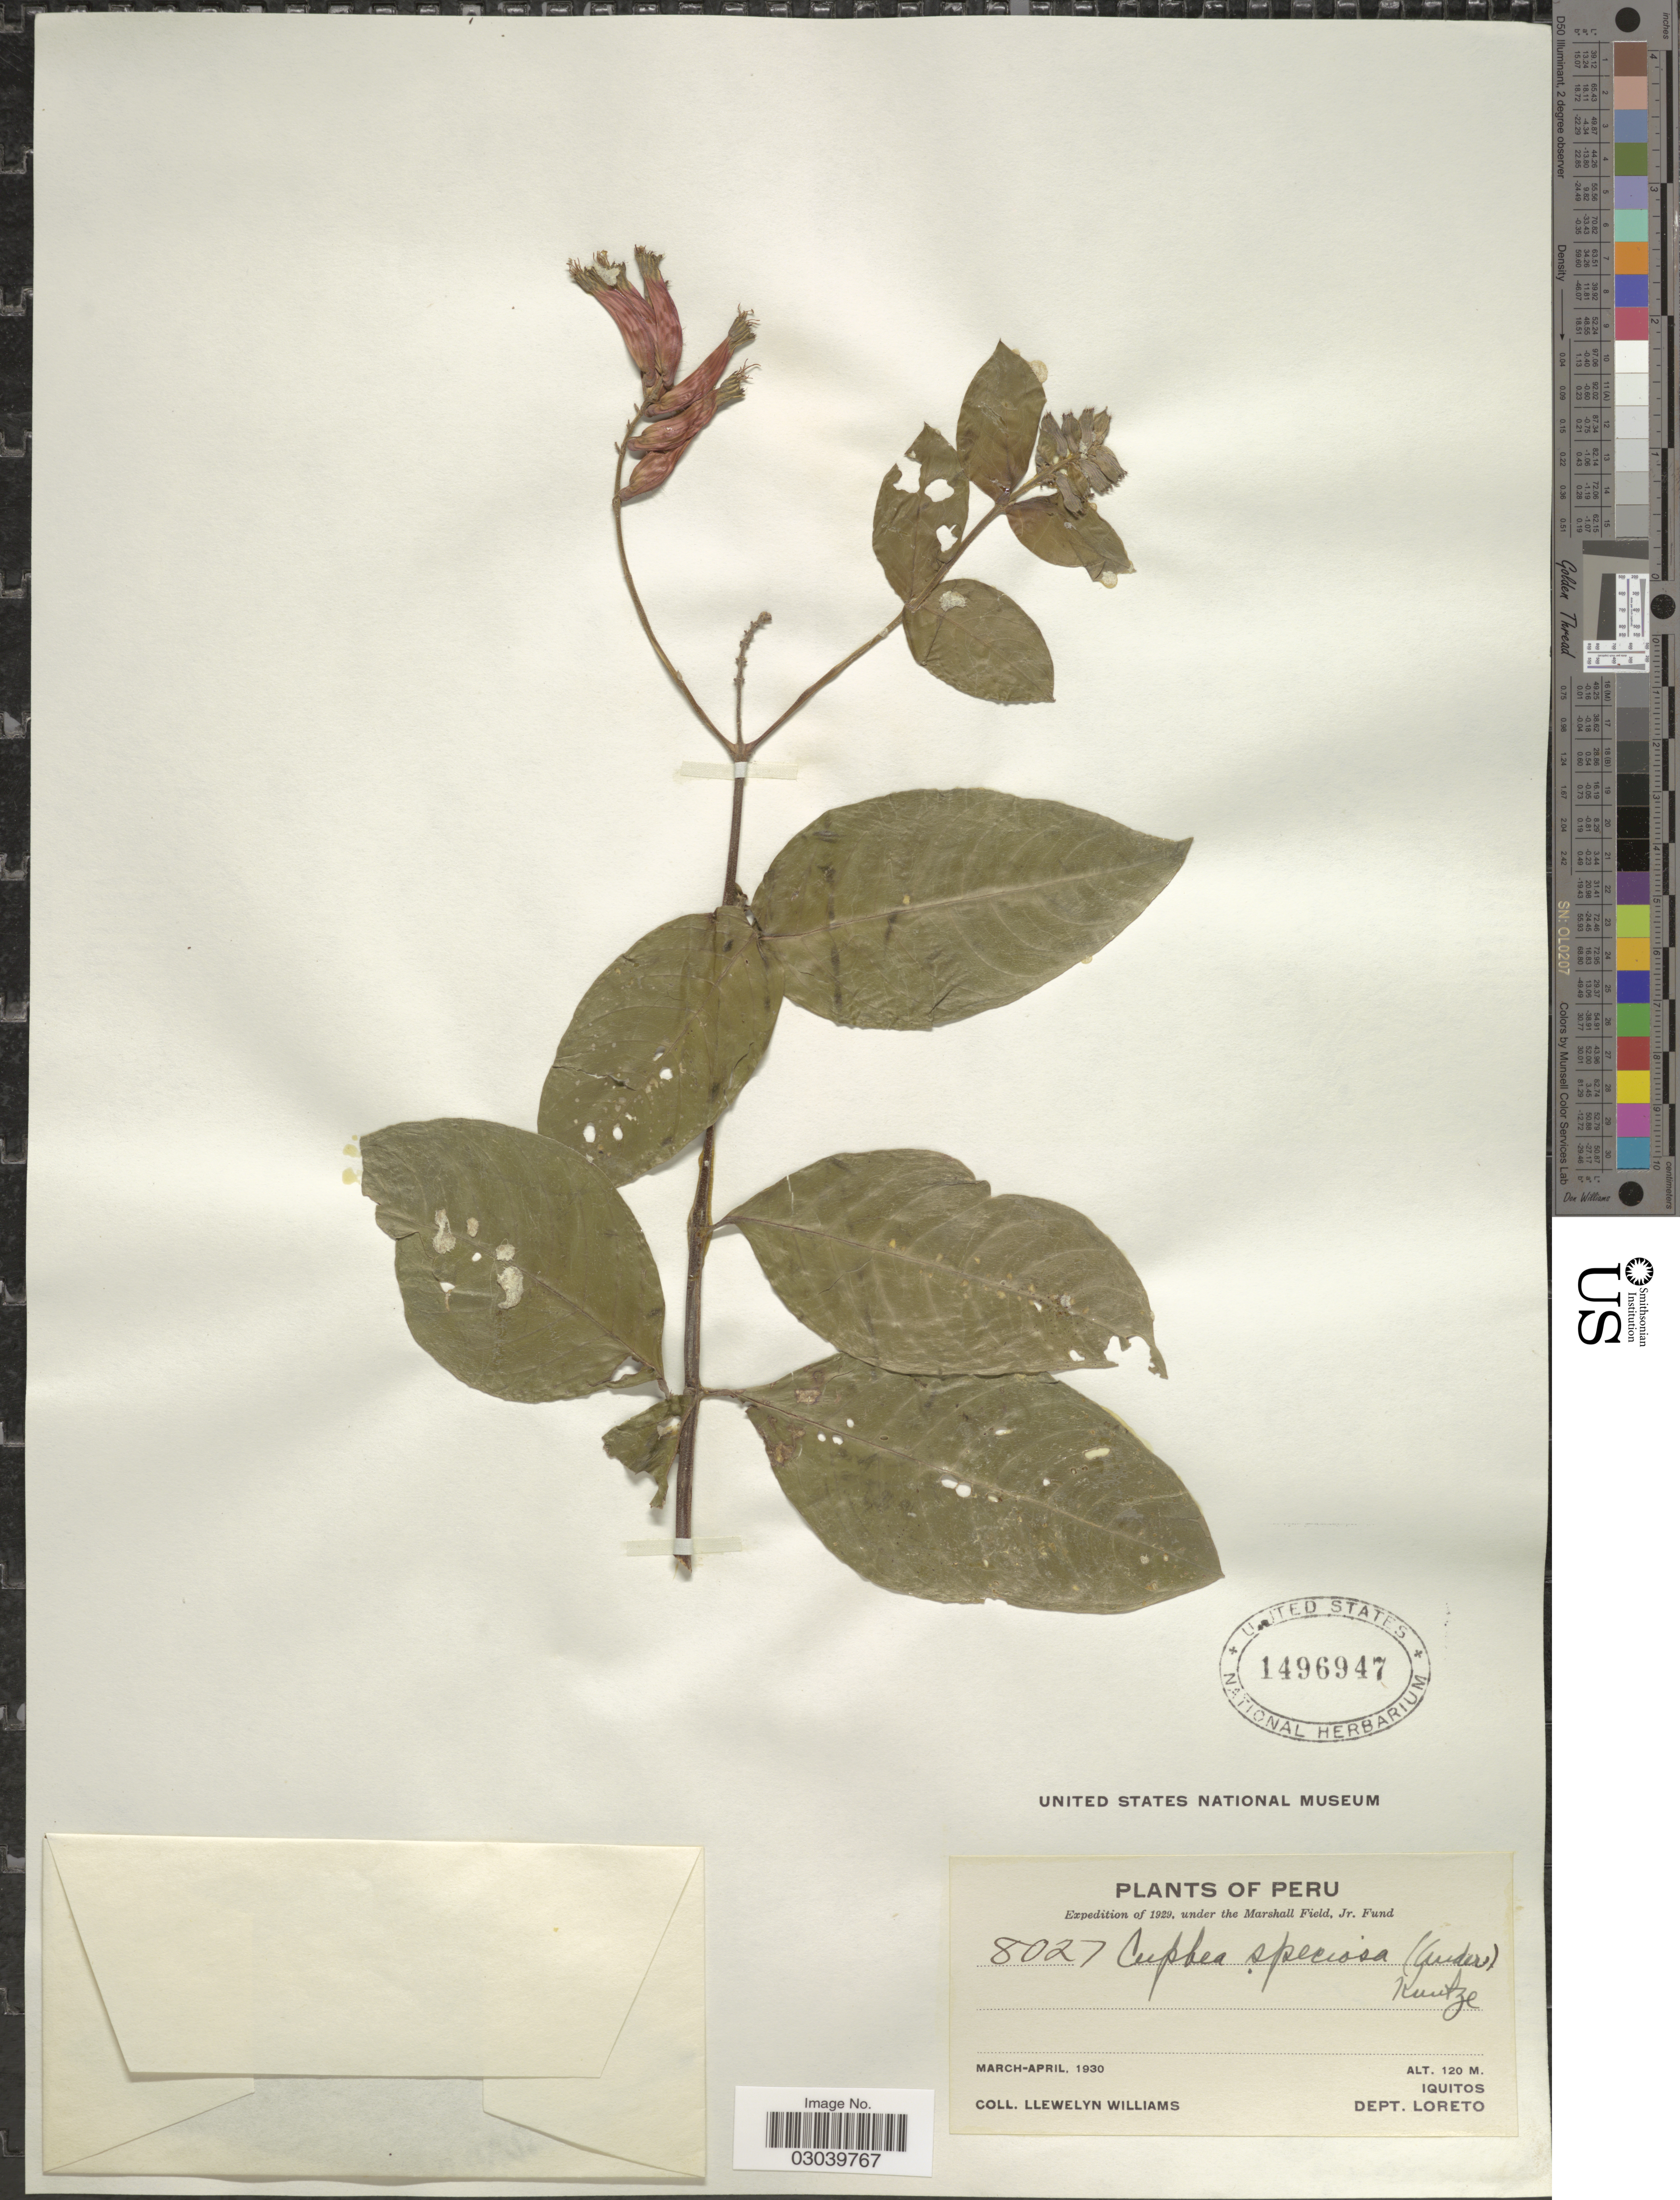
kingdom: Plantae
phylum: Tracheophyta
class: Magnoliopsida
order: Myrtales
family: Lythraceae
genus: Cuphea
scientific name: Cuphea melvilla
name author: Lindl.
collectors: Ll. Williams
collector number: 8027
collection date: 1930-03/1930-04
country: Peru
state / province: Loreto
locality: Iquitos. Dept. Loreto.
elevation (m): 120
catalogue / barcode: US 1496947